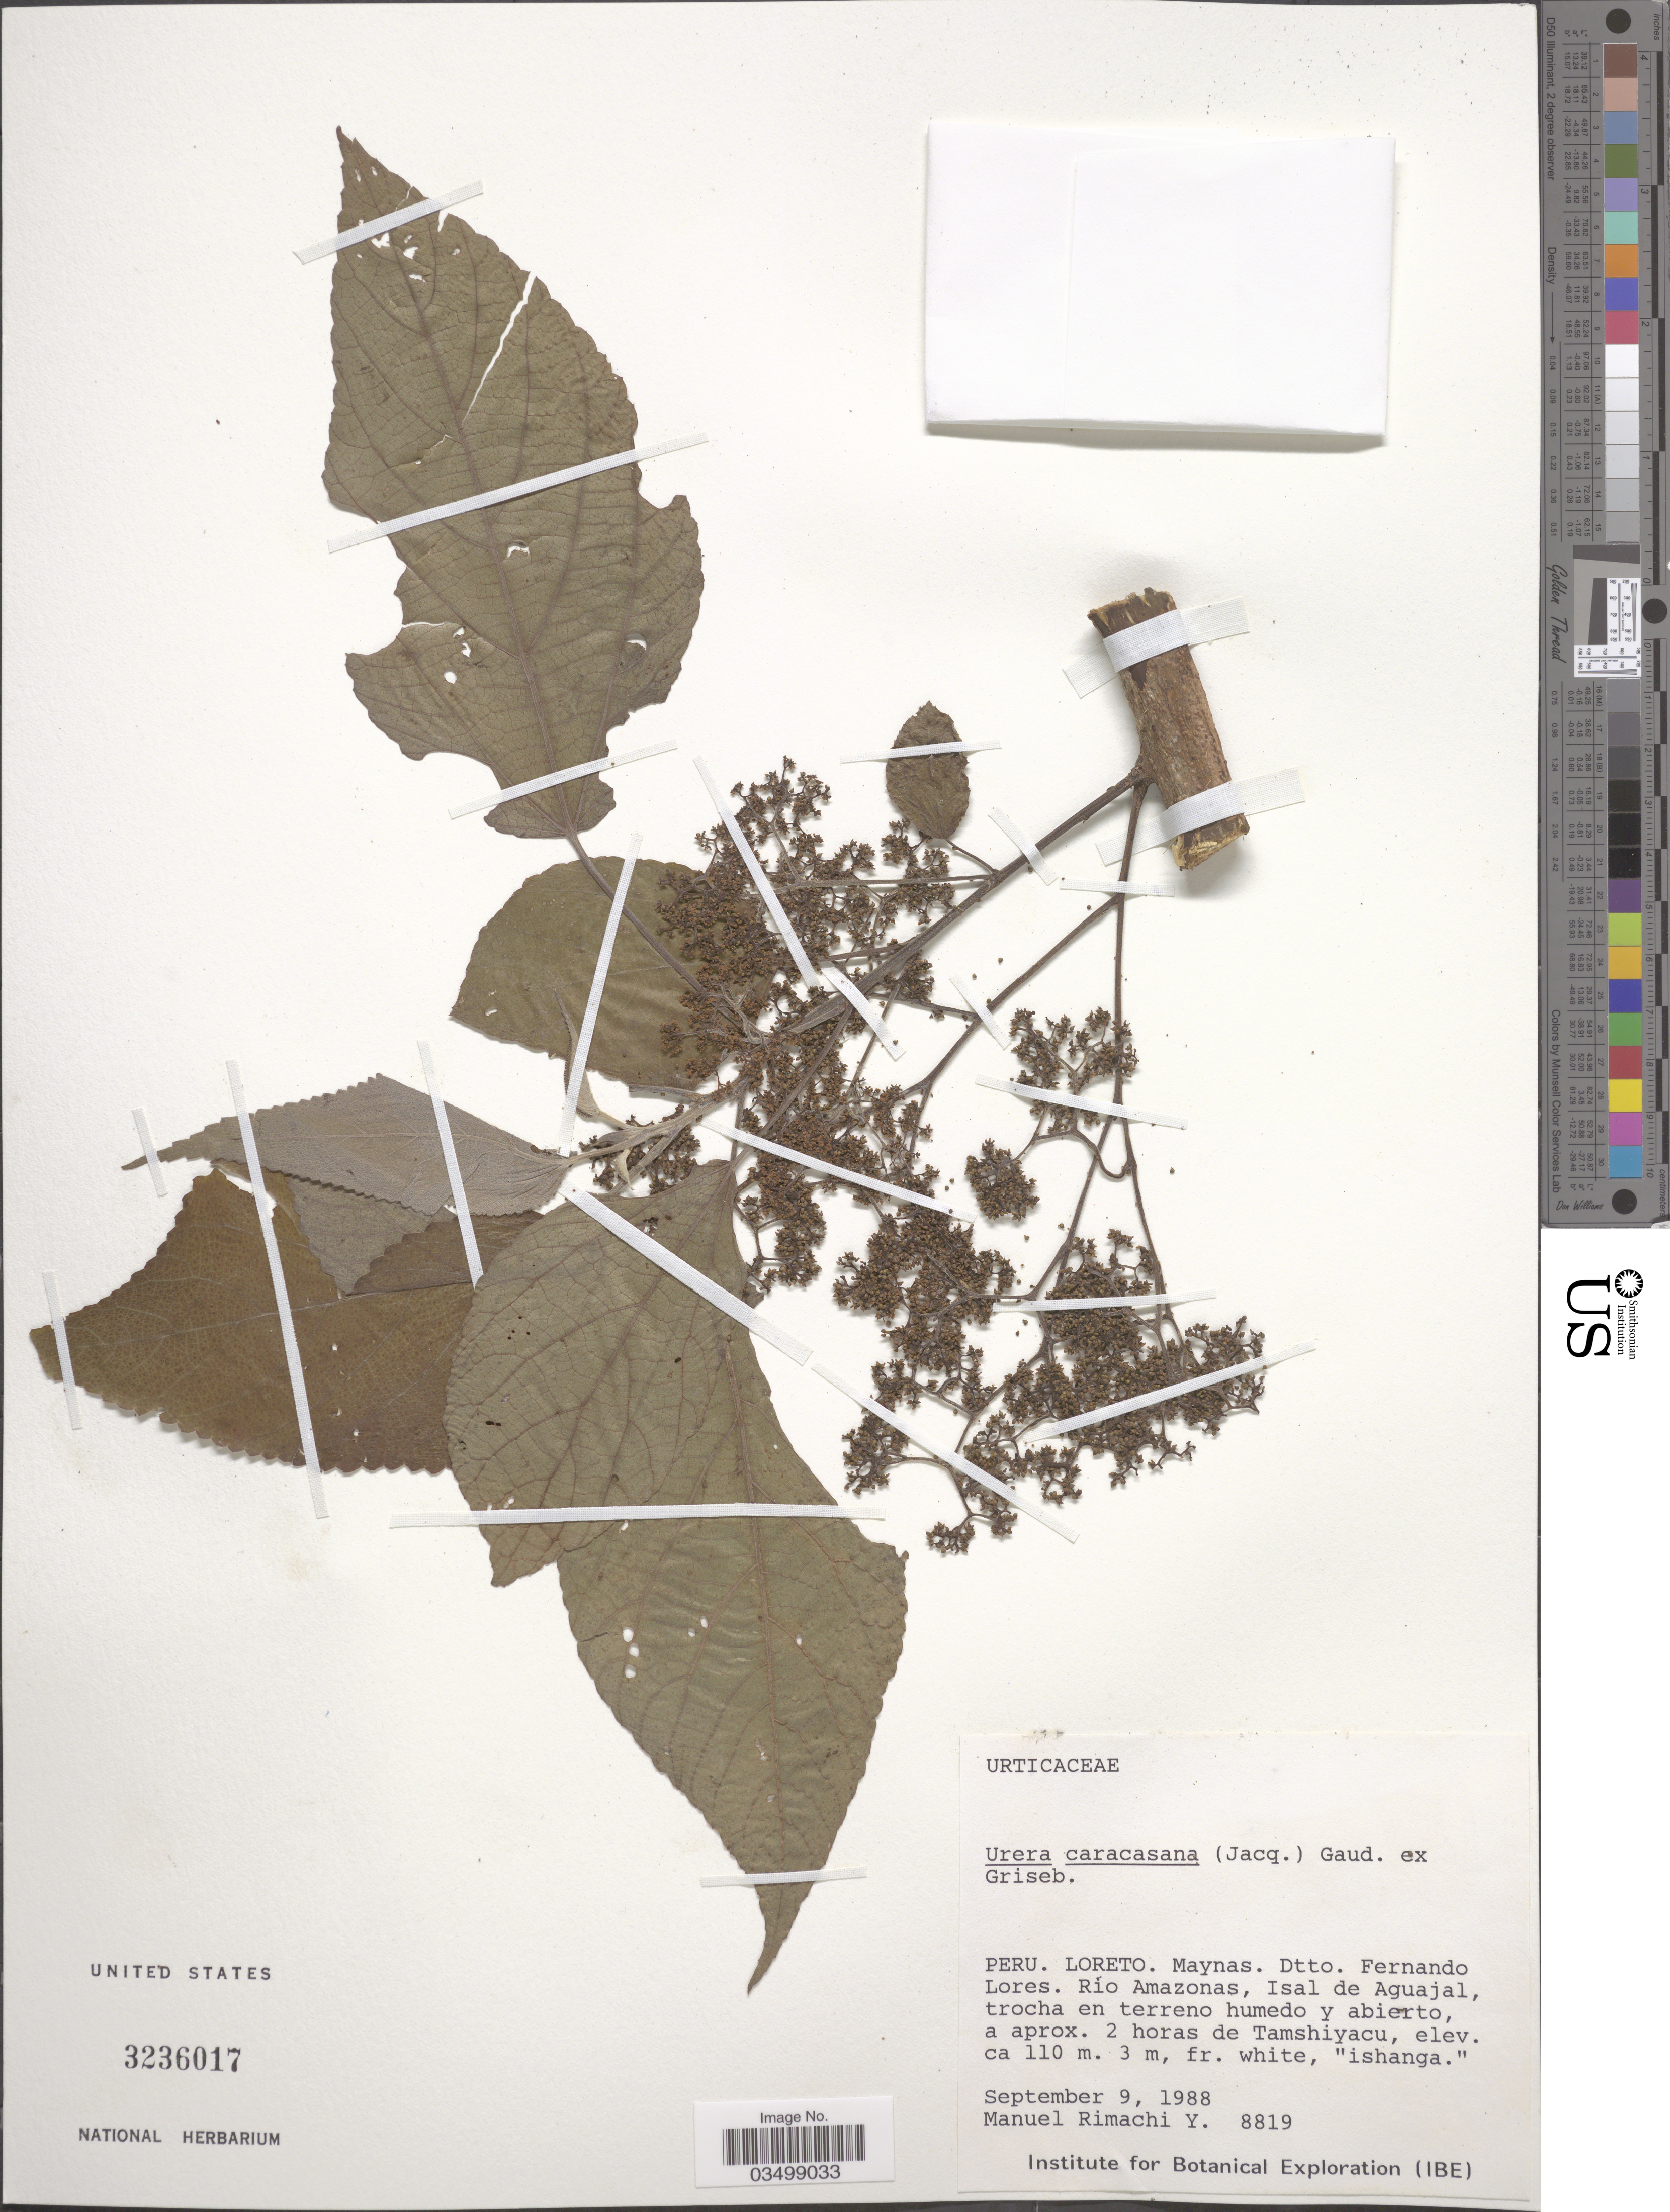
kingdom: Plantae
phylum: Tracheophyta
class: Magnoliopsida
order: Rosales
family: Urticaceae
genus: Urera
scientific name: Urera caracasana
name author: (Jacq.) Gaudich. ex Griseb.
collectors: M. Rimachi Y.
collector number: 8819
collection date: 1988-09-09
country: Peru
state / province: Loreto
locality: Maynas. Dtto. Fernando Lores. Río Amazonas, Isla de Aguajal, a aprox. 2 horas de Tamshiyacu.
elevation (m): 110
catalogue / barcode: US 3236017